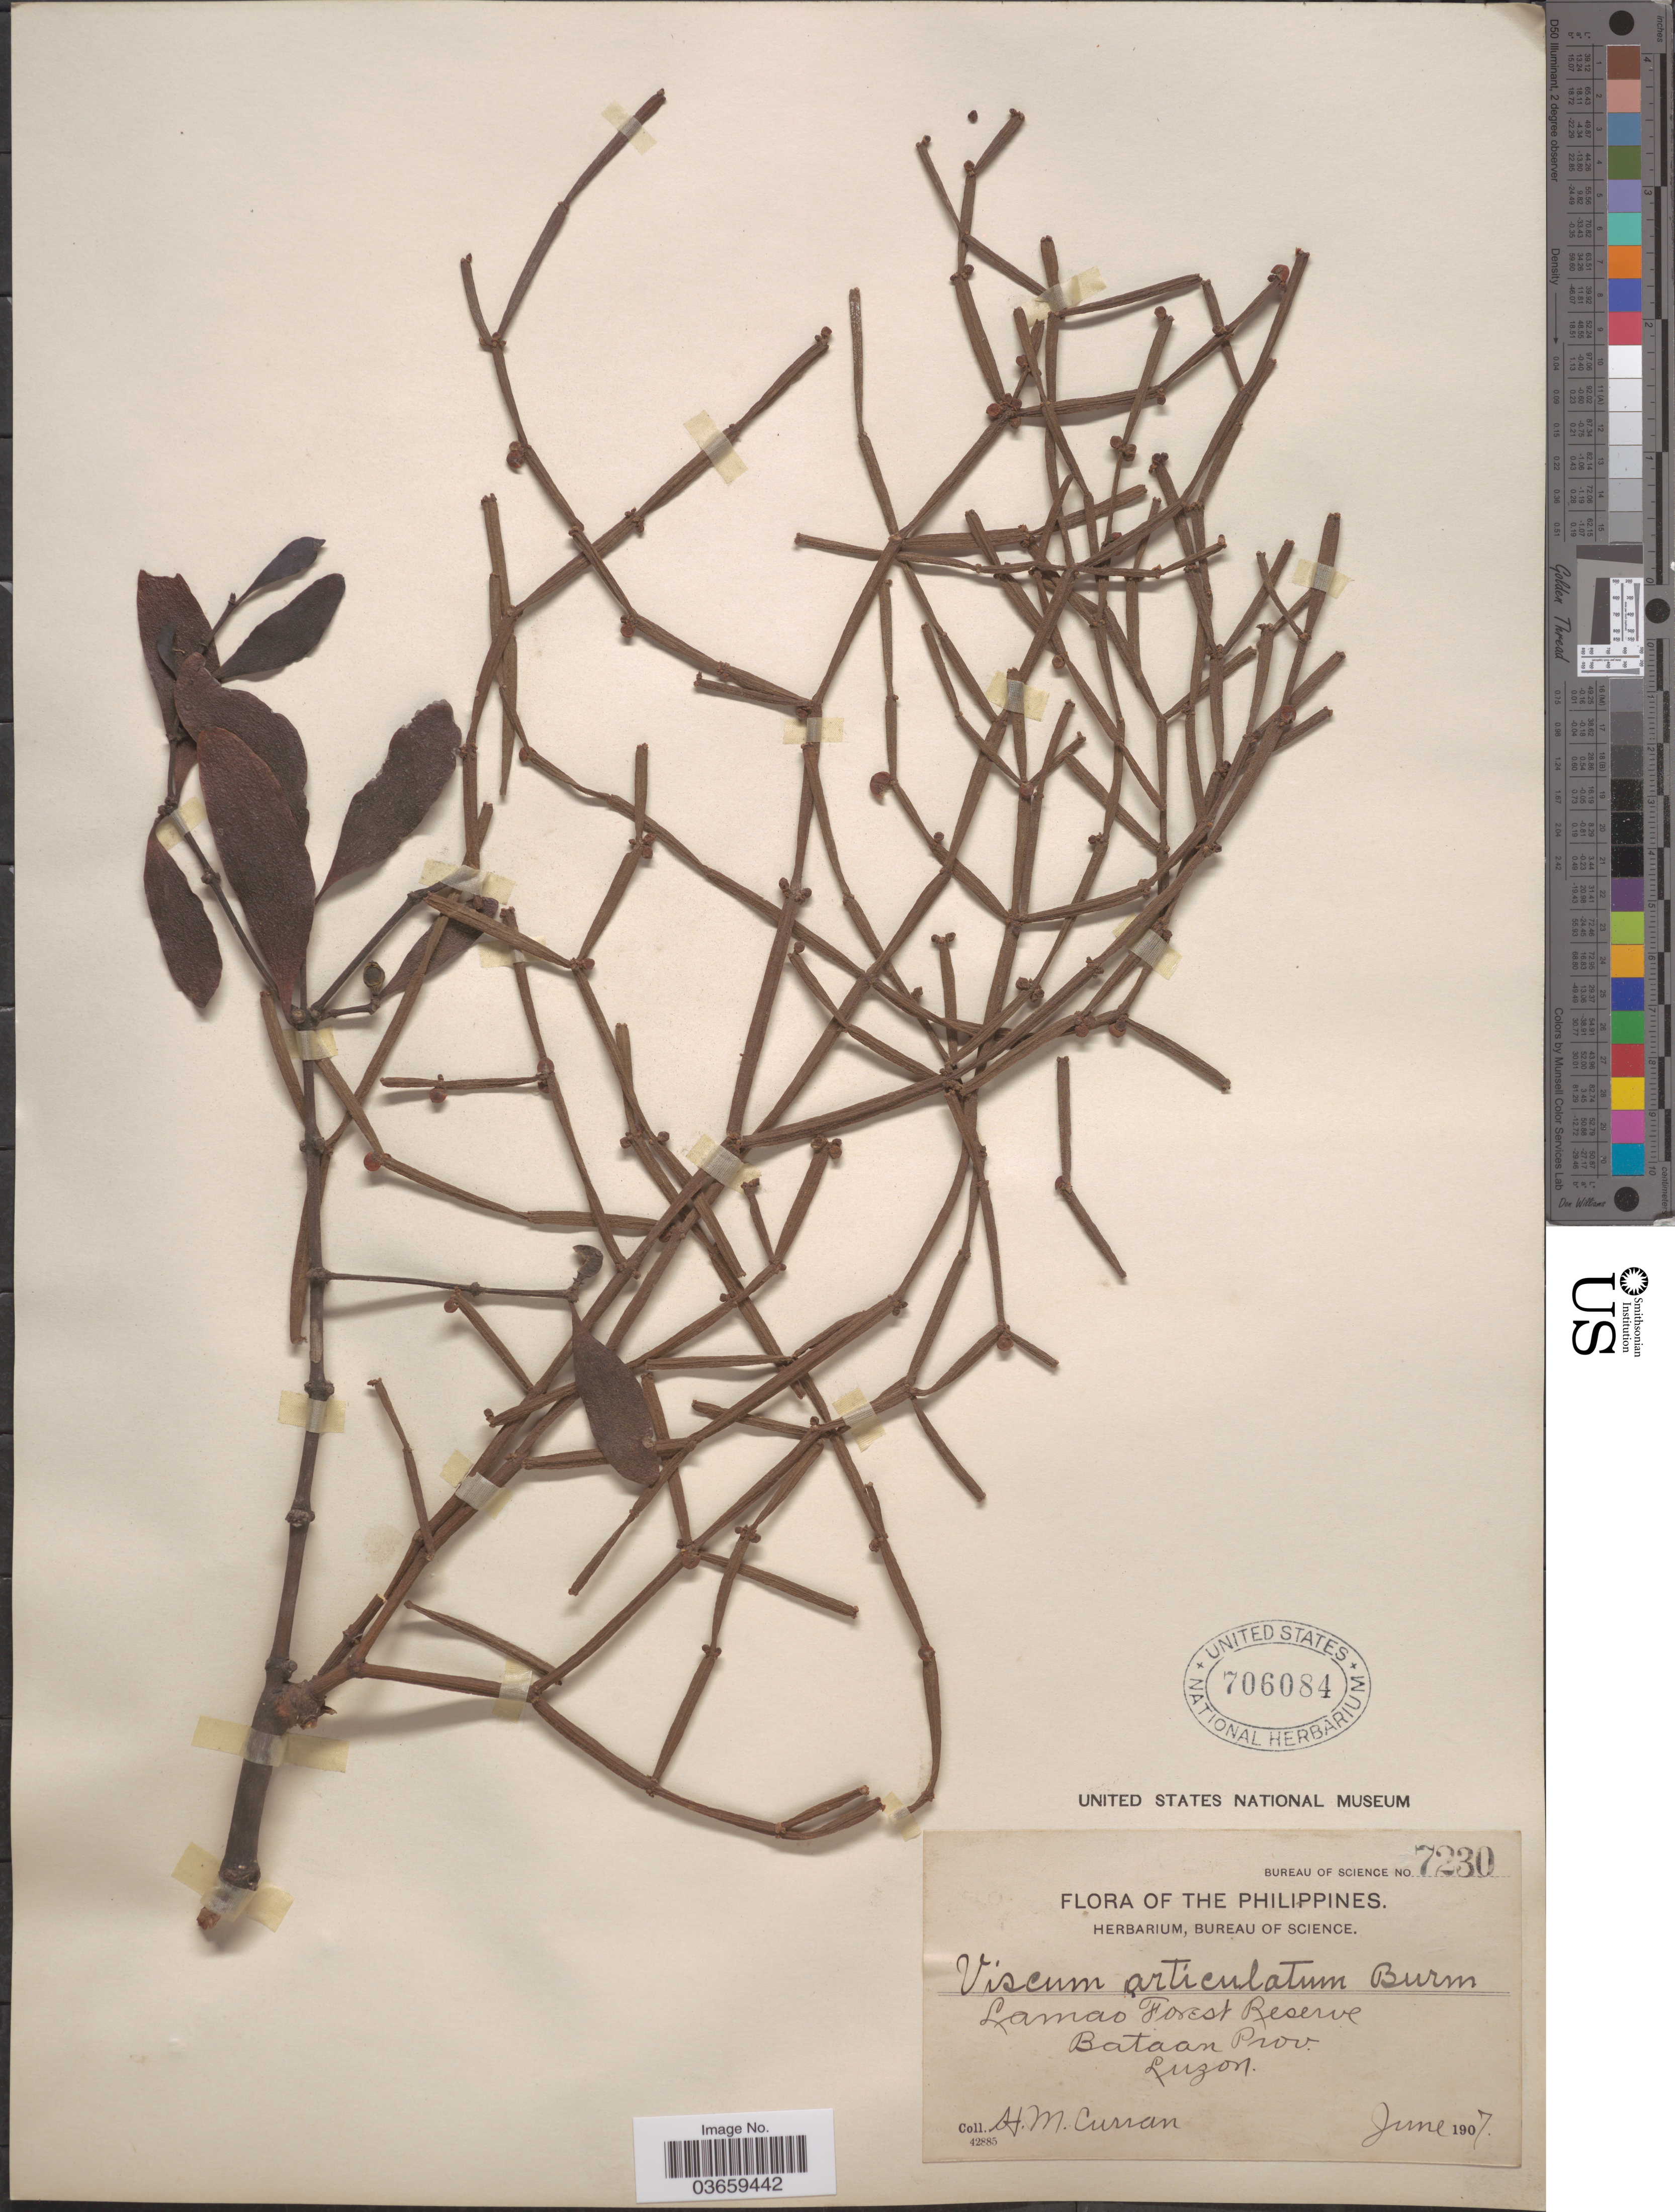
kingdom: Plantae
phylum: Tracheophyta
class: Magnoliopsida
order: Santalales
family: Viscaceae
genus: Viscum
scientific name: Viscum articulatum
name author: Burm. f.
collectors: H. M. Curran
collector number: Bureau of Science 7230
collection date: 1907-06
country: Philippines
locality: Lamao Forest Reserve. Bataan Prov., Luzon.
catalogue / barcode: US 706084